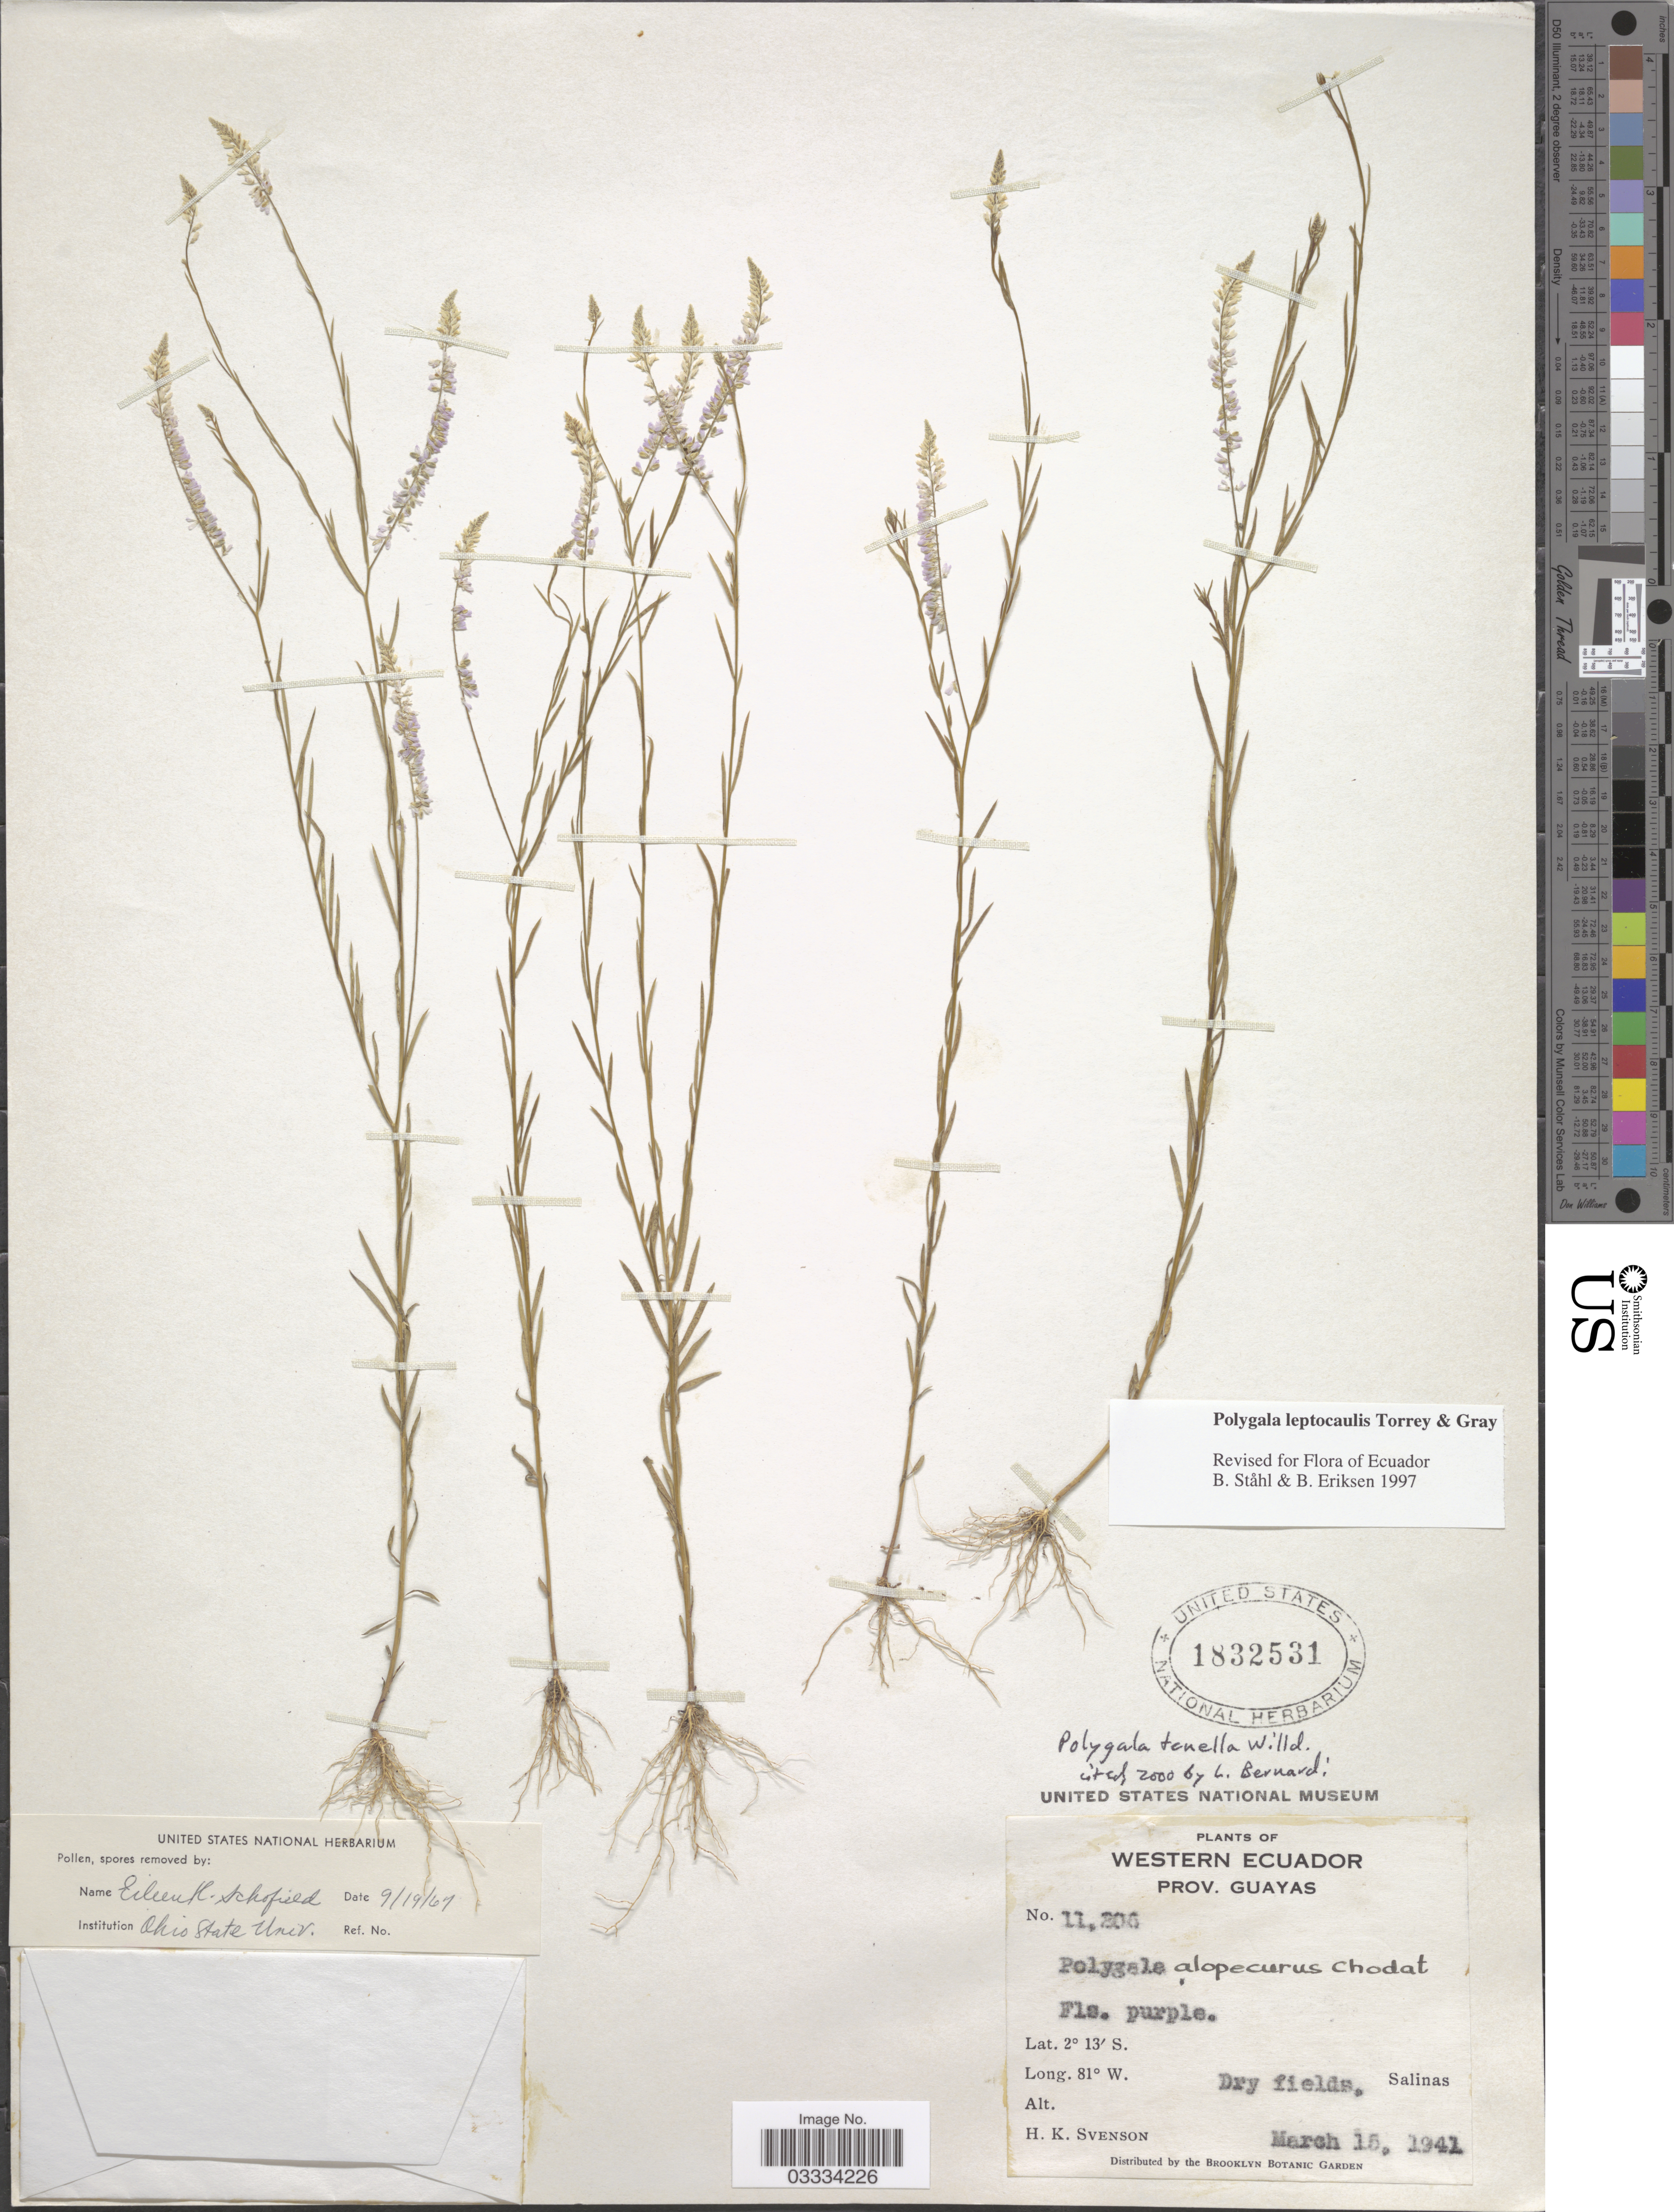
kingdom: Plantae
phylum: Tracheophyta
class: Magnoliopsida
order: Fabales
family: Polygalaceae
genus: Polygala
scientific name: Polygala tenella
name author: Willd.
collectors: H. K. Svenson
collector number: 11205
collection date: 1941-03-15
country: Ecuador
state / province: Guayas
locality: Western Ecuador. Salinas.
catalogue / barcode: US 1832531